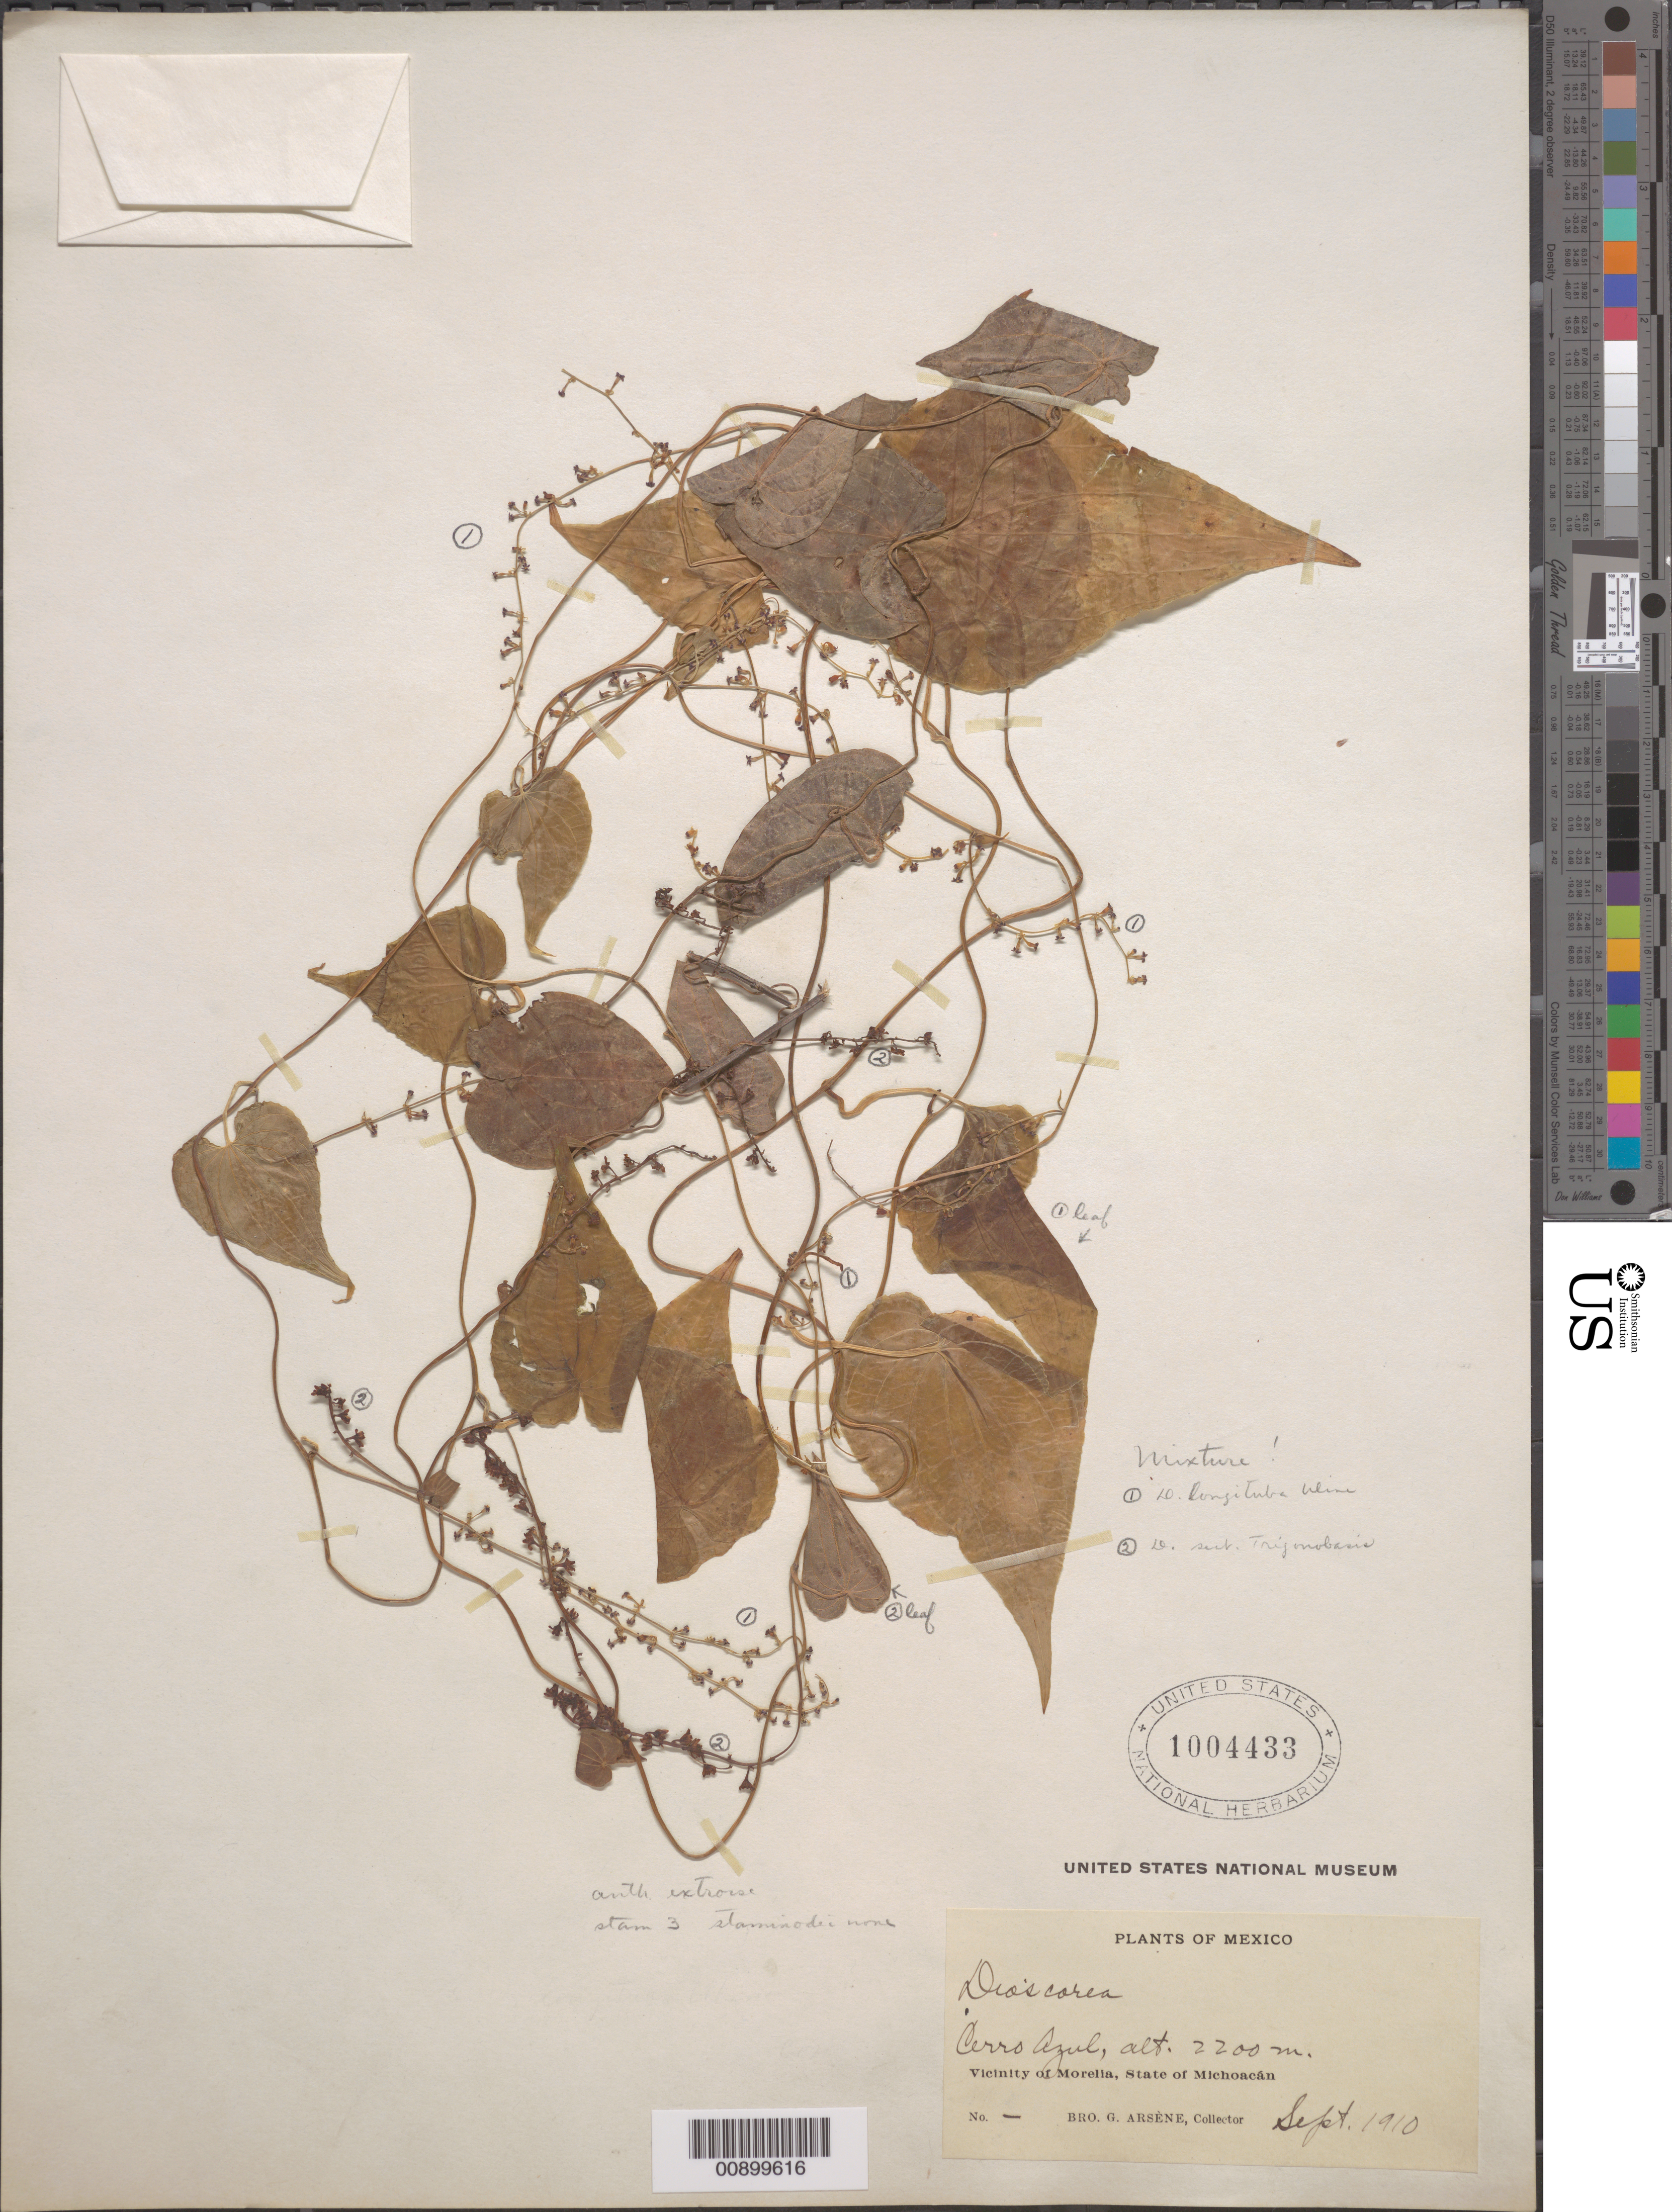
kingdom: Plantae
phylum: Tracheophyta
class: Liliopsida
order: Dioscoreales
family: Dioscoreaceae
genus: Dioscorea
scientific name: Dioscorea longituba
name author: Uline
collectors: Bro. G. Arsène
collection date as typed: Sep 1910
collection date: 1910-09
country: Mexico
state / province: Michoacán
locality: Cerro Azul. Vicinity of Morelia, State of Michoacán.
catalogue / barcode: US 1004433